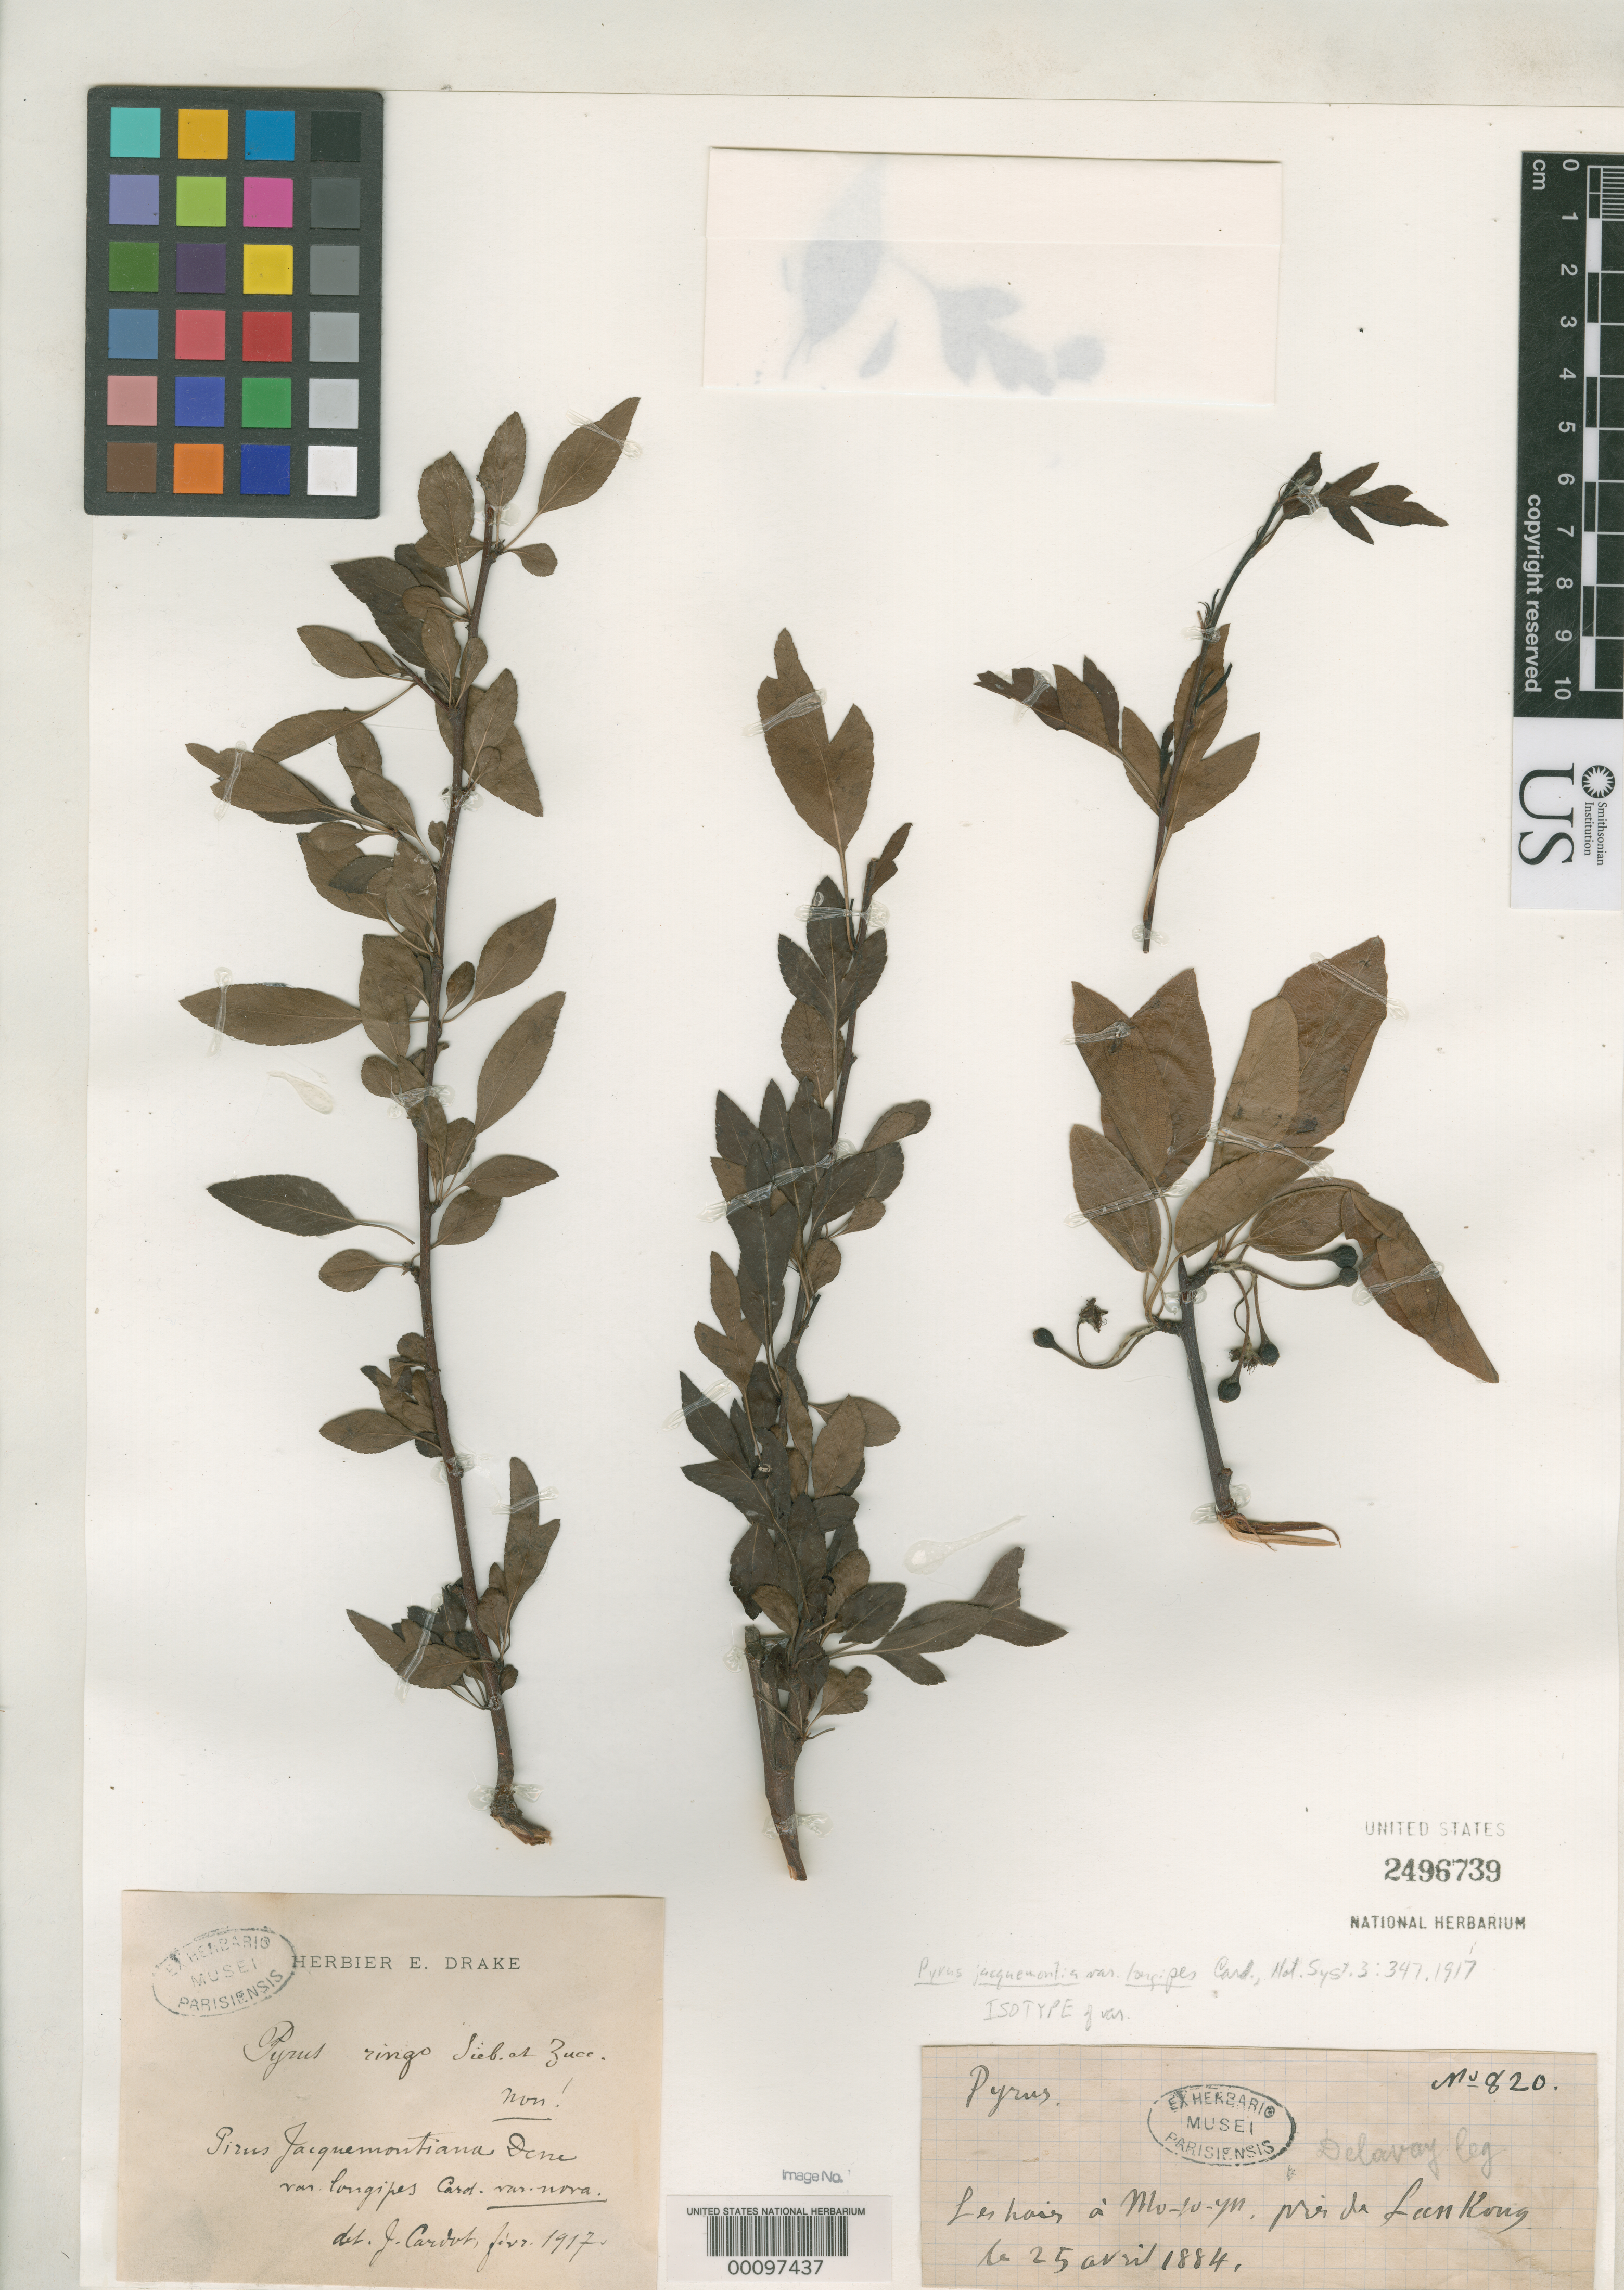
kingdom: Plantae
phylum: Tracheophyta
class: Magnoliopsida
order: Rosales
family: Rosaceae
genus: Pyrus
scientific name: Pyrus jacquemontiana var. longipes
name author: Cardot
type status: Isotype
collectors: P. Delavay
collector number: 820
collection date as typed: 25 Apr 1884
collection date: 1884-04-25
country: China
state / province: Yunnan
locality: Mo-so-yn.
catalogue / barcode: US 2496739